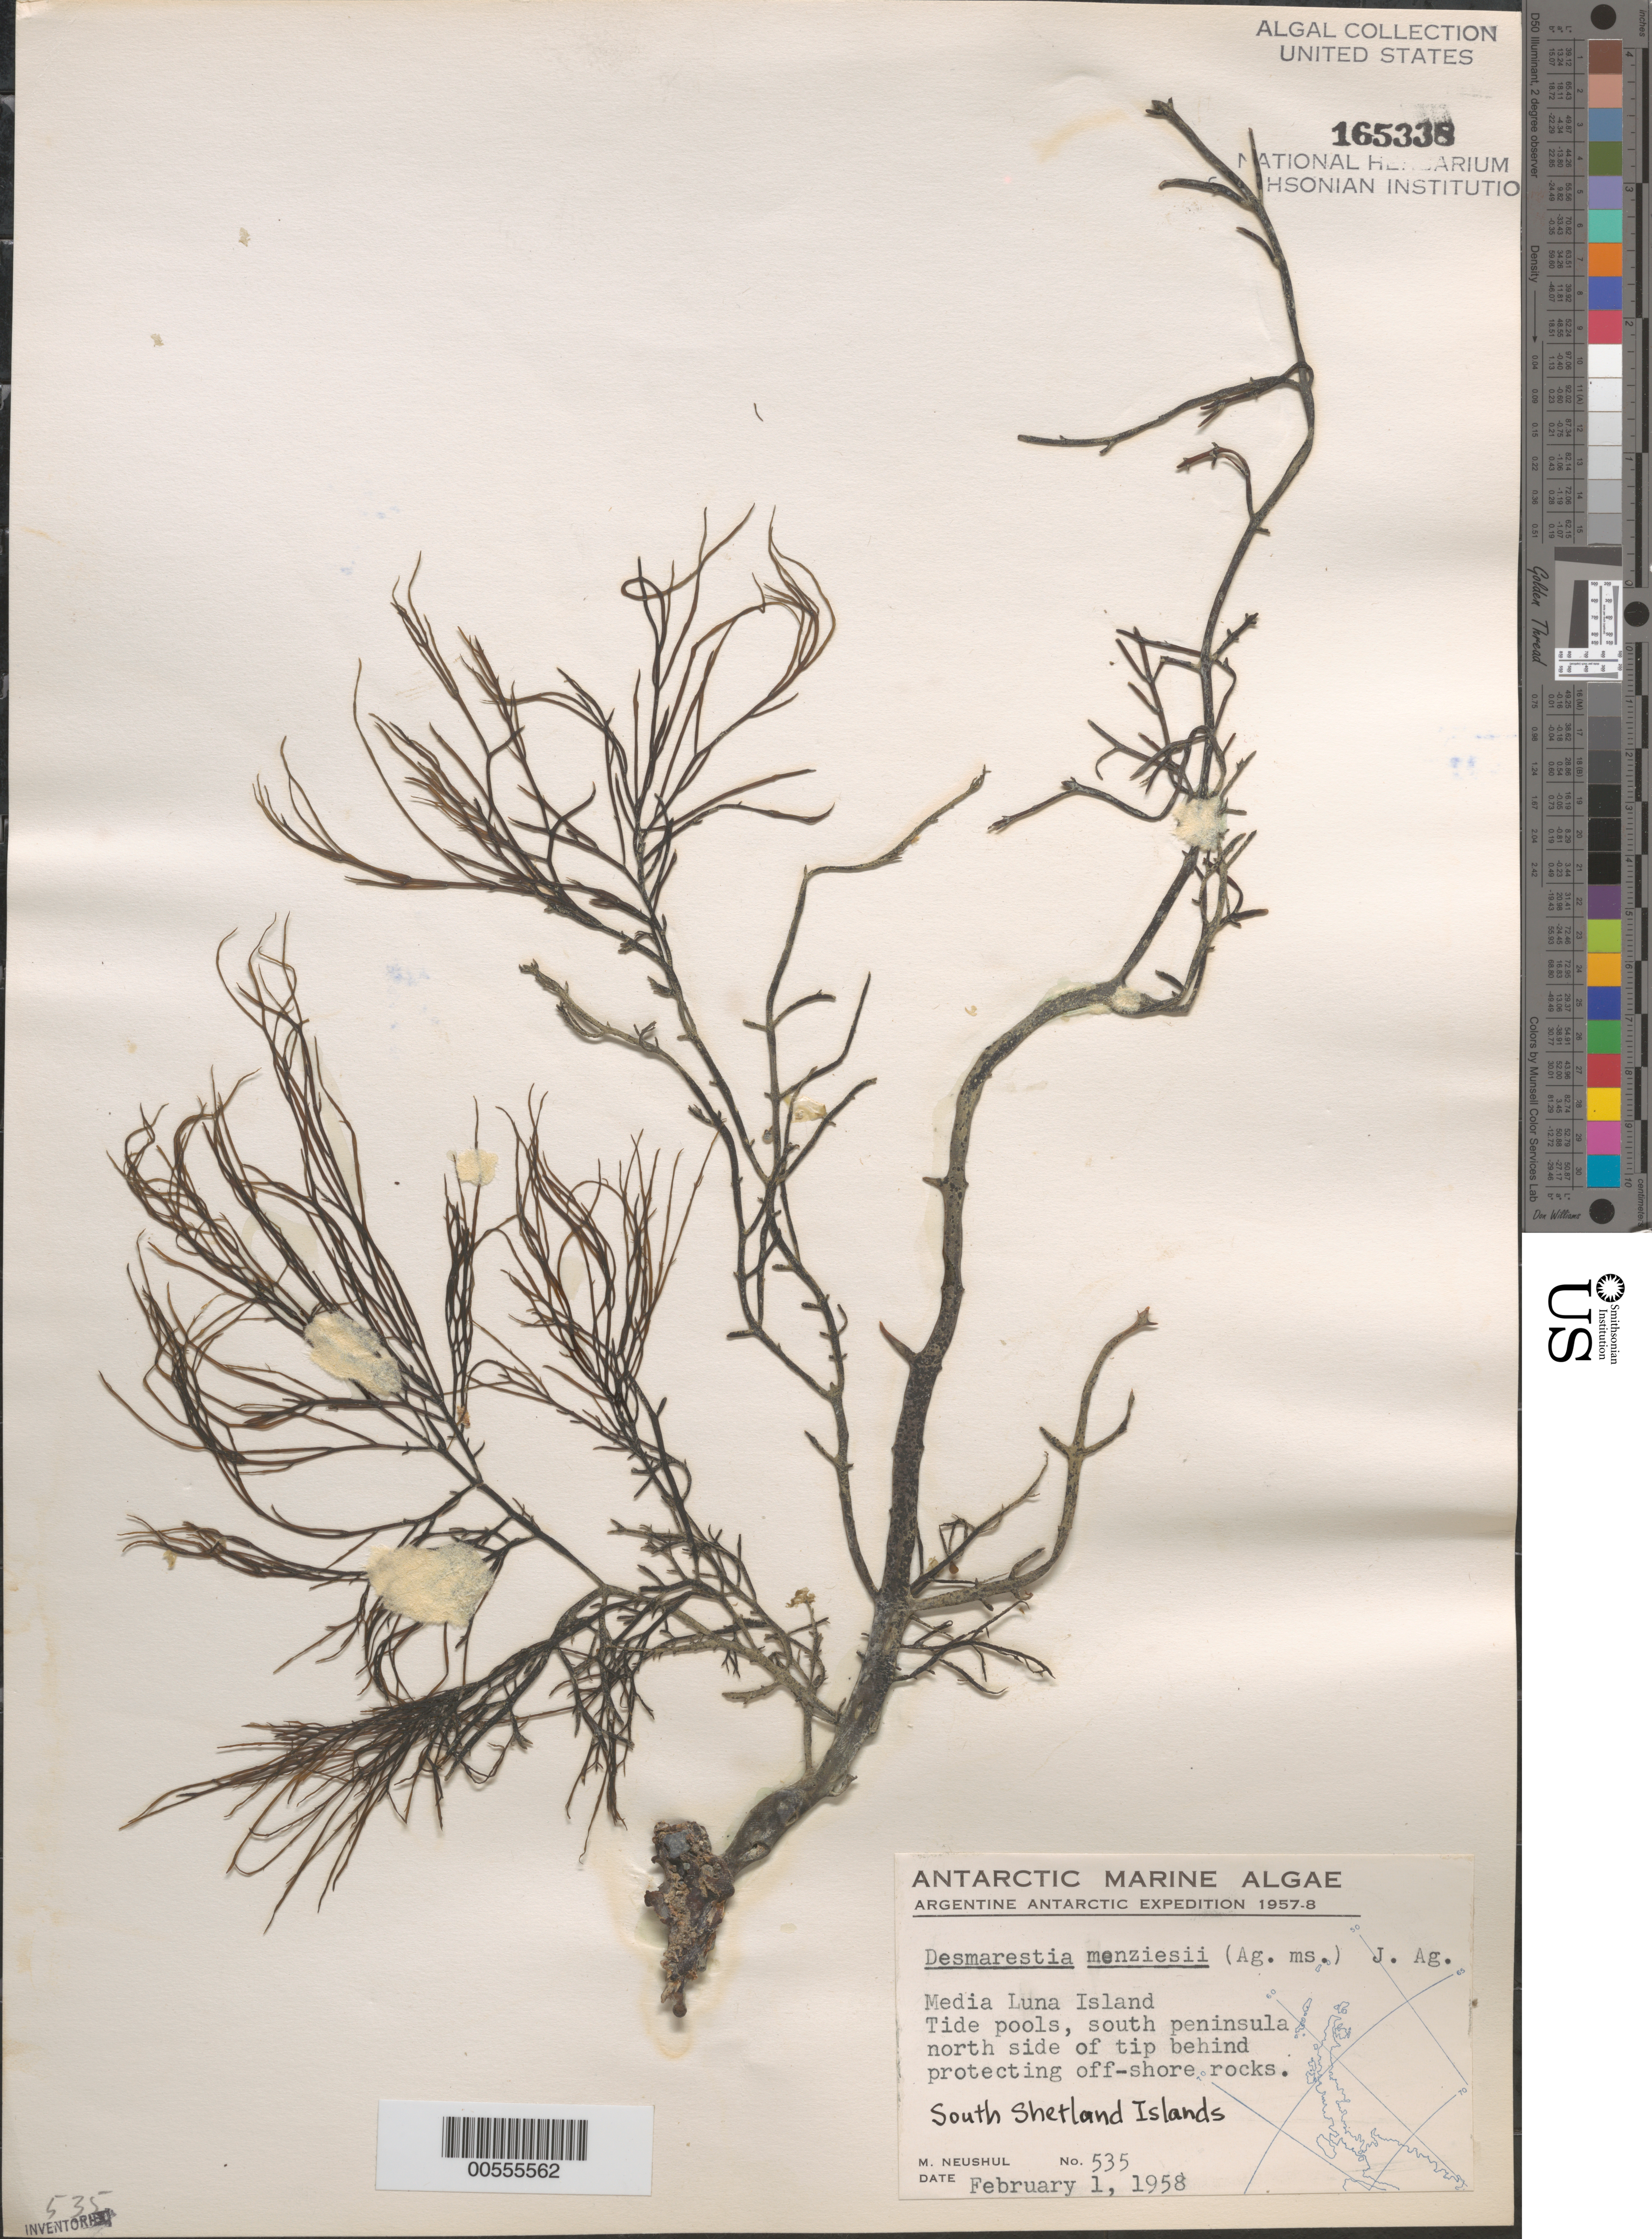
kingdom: Chromista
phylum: Ochrophyta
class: Phaeophyceae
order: Desmarestiales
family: Desmarestiaceae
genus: Desmarestia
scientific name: Desmarestia menziesii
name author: J. Agardh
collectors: M. Neushul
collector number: Neushul 535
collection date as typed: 01 Feb 1958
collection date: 1958-02-01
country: Antarctica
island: Half Moon Island (Media Luna Island)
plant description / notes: Argentine Antarctic Expedition, 1957-1958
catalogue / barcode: US 165338